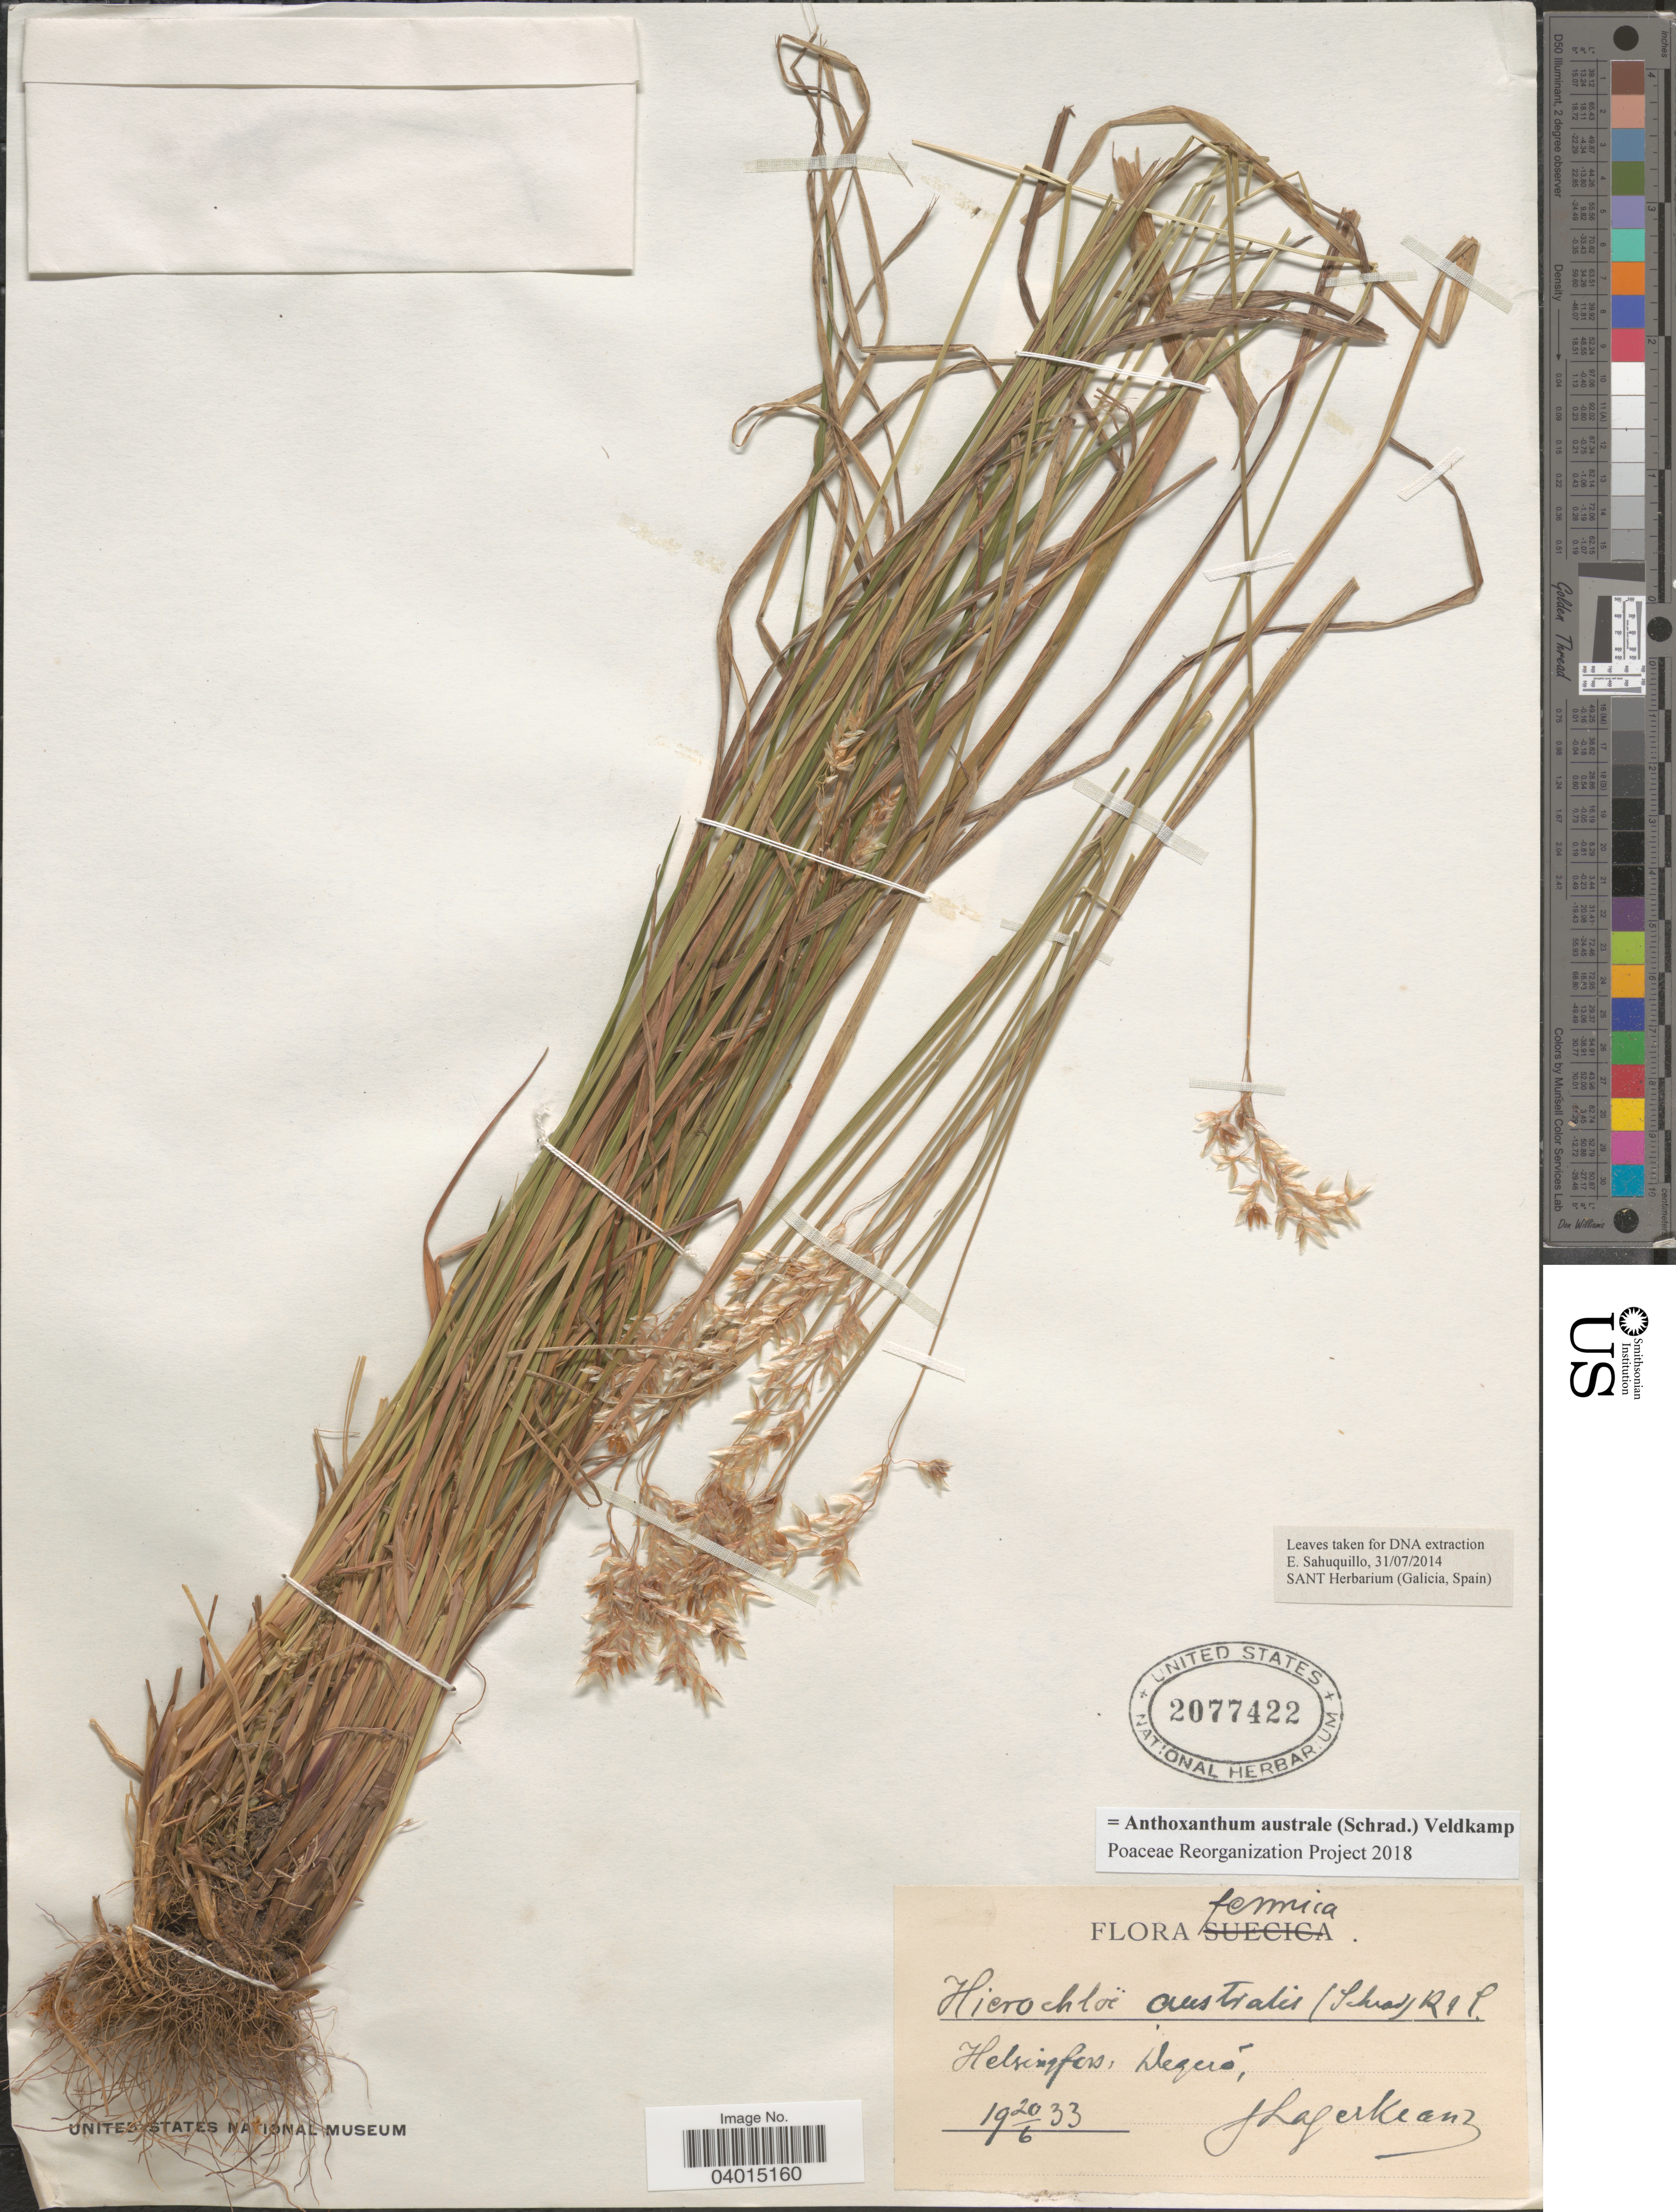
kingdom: Plantae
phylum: Tracheophyta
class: Liliopsida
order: Poales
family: Poaceae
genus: Anthoxanthum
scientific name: Anthoxanthum australe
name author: (Schrad.) Veldkamp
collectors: J. Lagerkranz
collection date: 1933-06-20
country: Finland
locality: Fennia. Helsingfors, Degerö.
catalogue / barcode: US 2077422